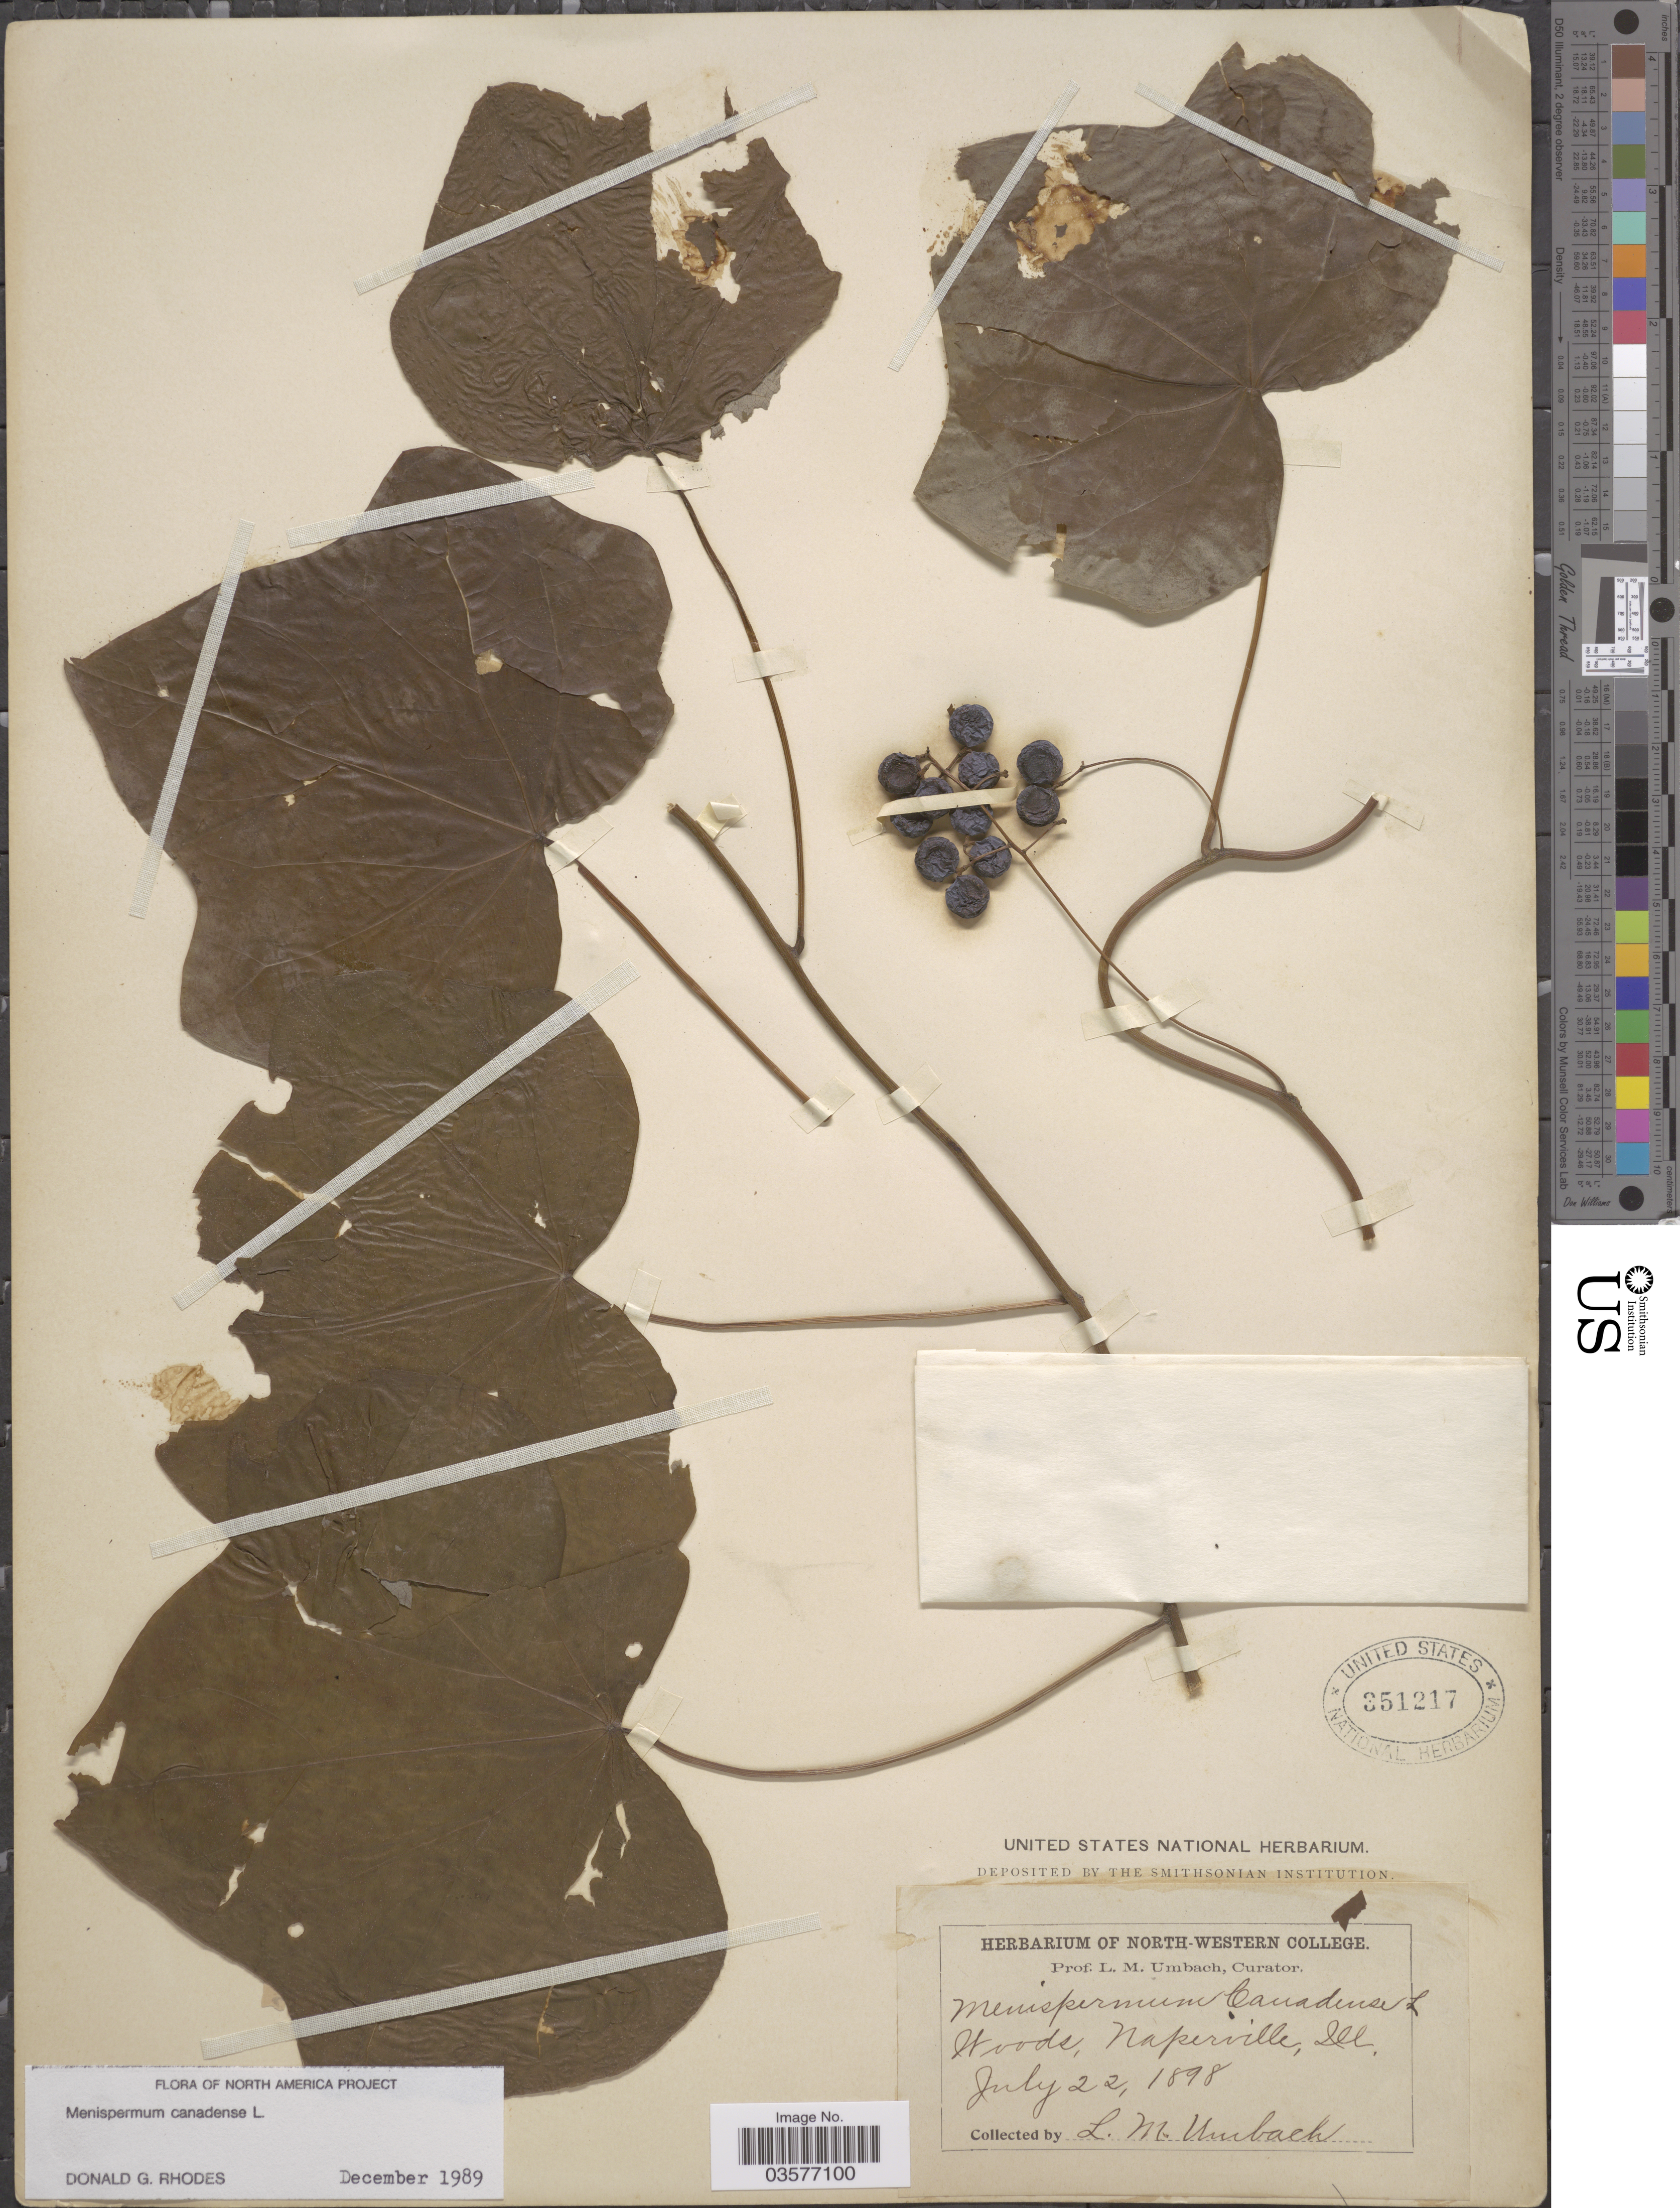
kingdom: Plantae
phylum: Tracheophyta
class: Magnoliopsida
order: Ranunculales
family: Menispermaceae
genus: Menispermum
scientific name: Menispermum canadense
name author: L.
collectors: L. M. Umbach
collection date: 1898-07-22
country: United States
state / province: Illinois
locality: Woods, Naperville.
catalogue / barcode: US 351217